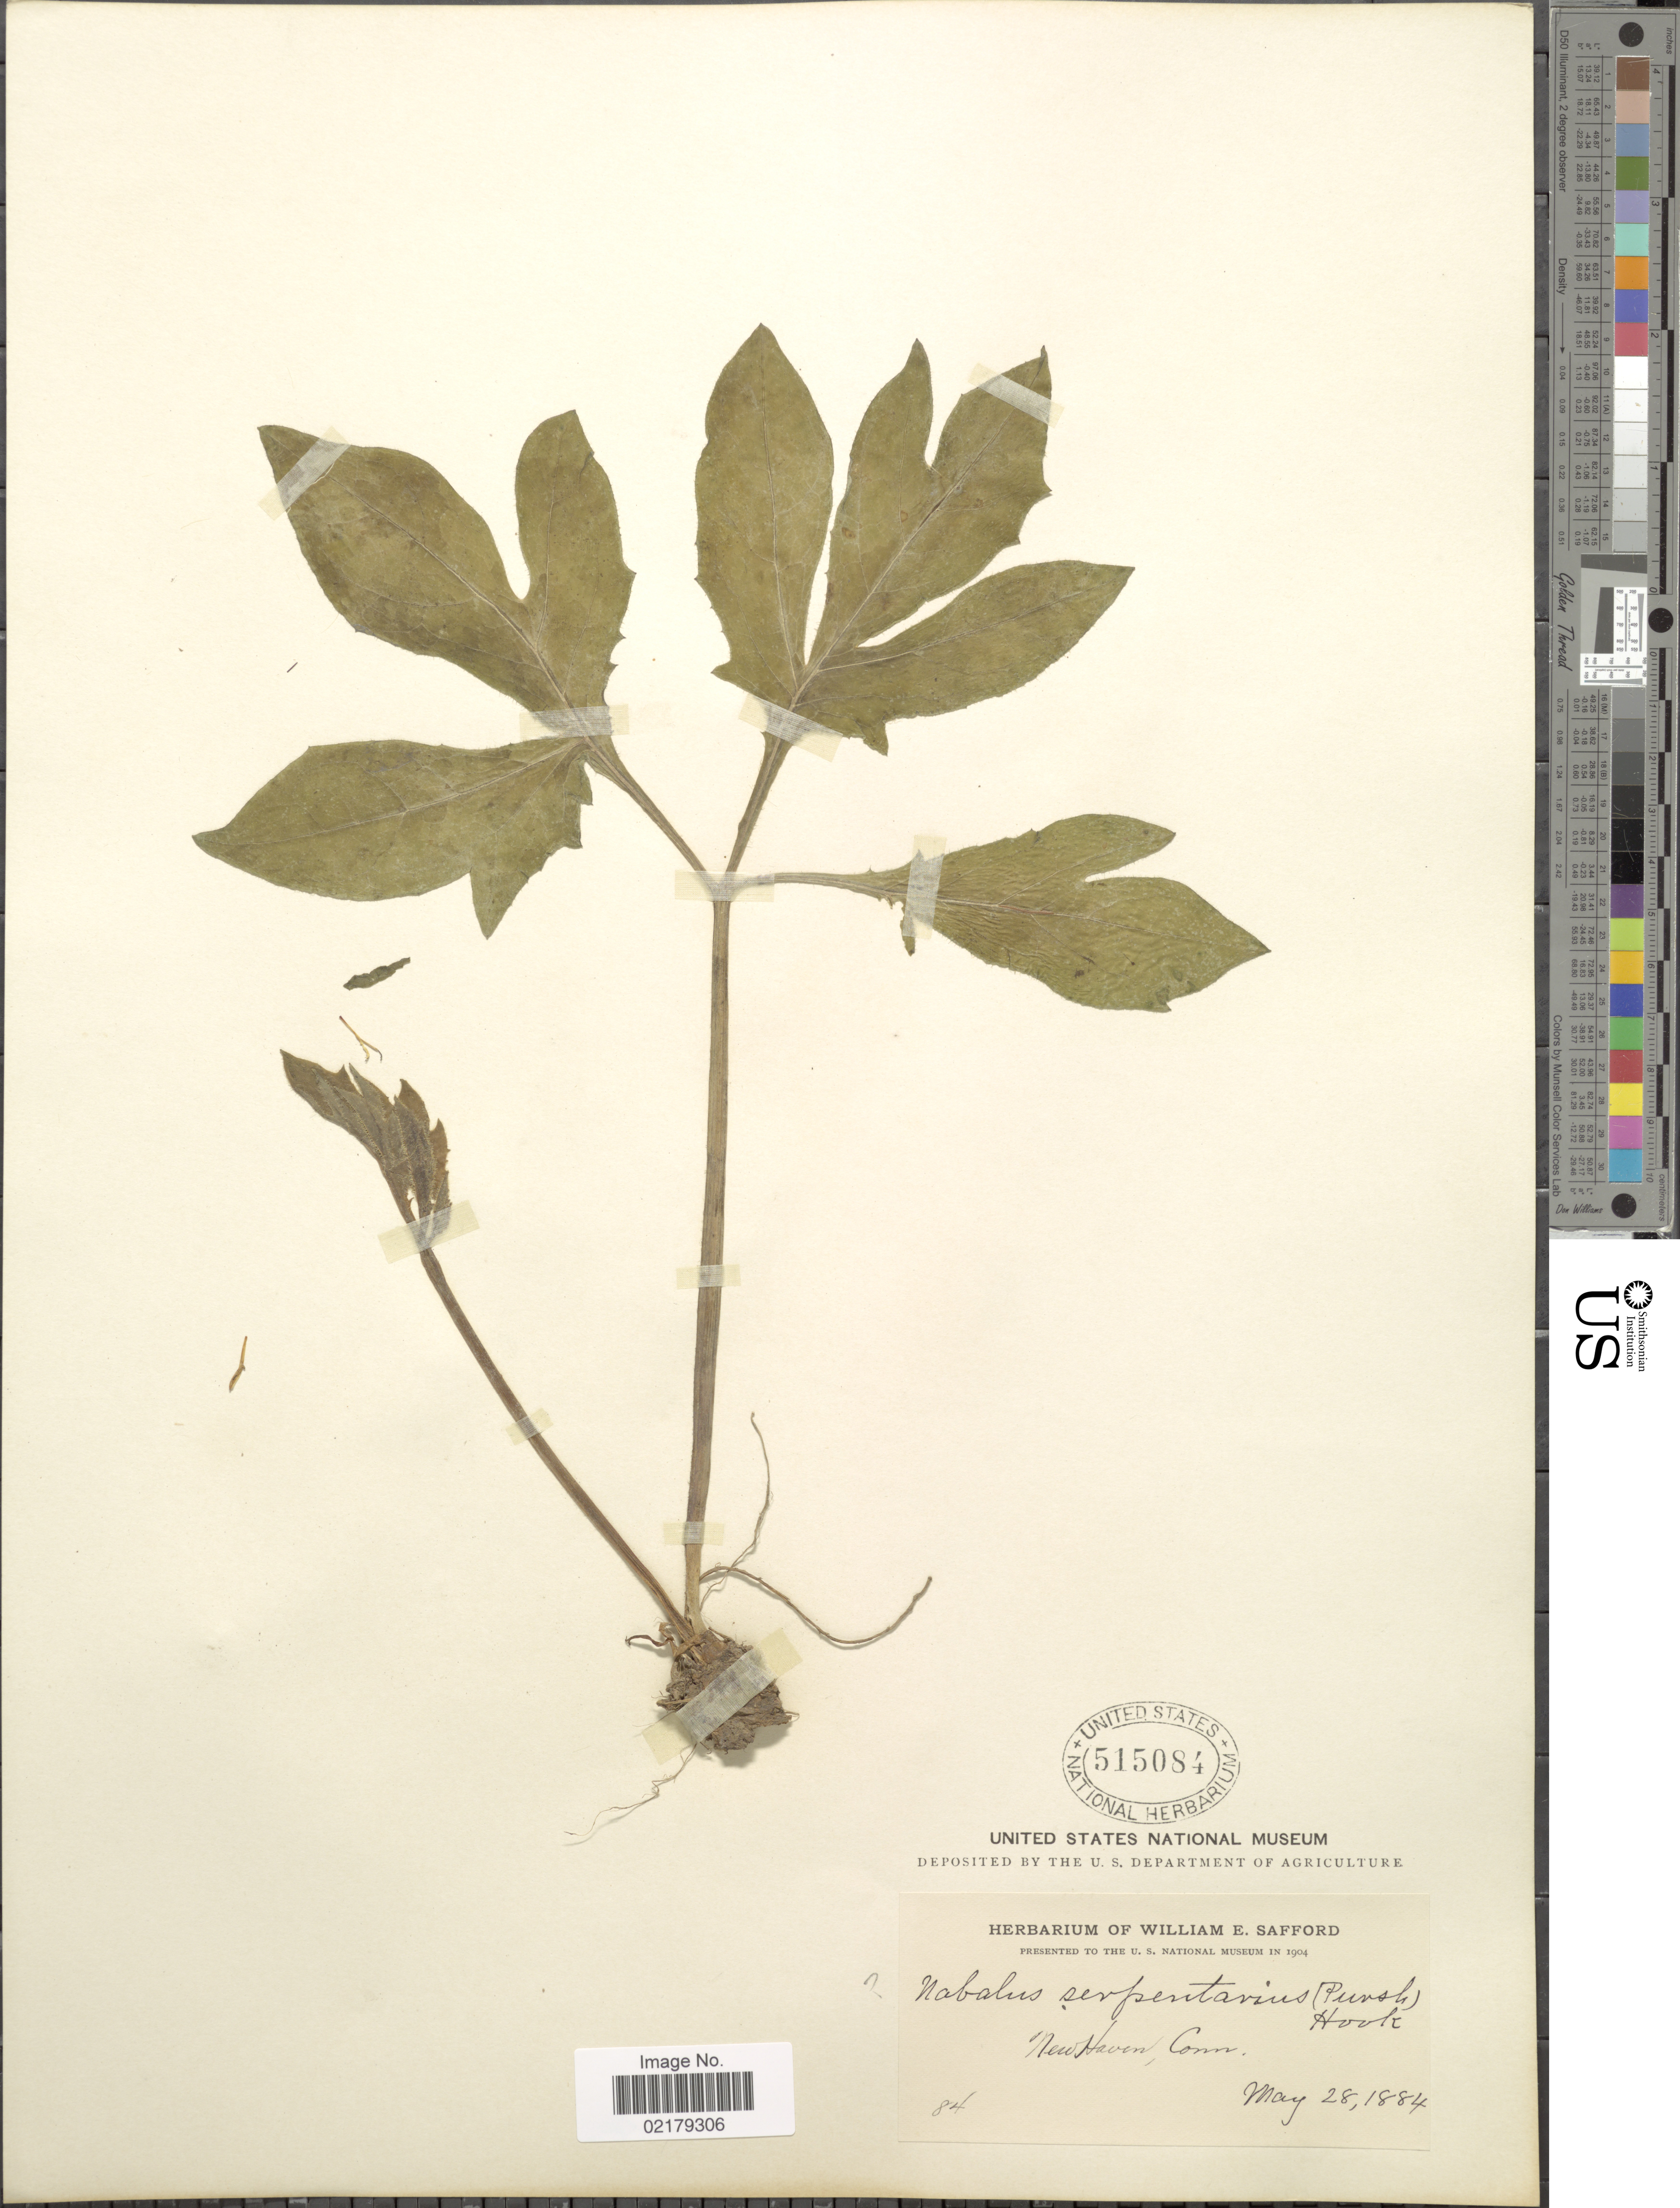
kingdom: Plantae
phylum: Tracheophyta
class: Magnoliopsida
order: Asterales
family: Asteraceae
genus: Nabalus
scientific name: Nabalus serpentarius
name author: (Pursh) Hook.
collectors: ex herb. W. E. Safford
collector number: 84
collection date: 1884-05-28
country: United States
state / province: Connecticut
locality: New Haven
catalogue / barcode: US 515084